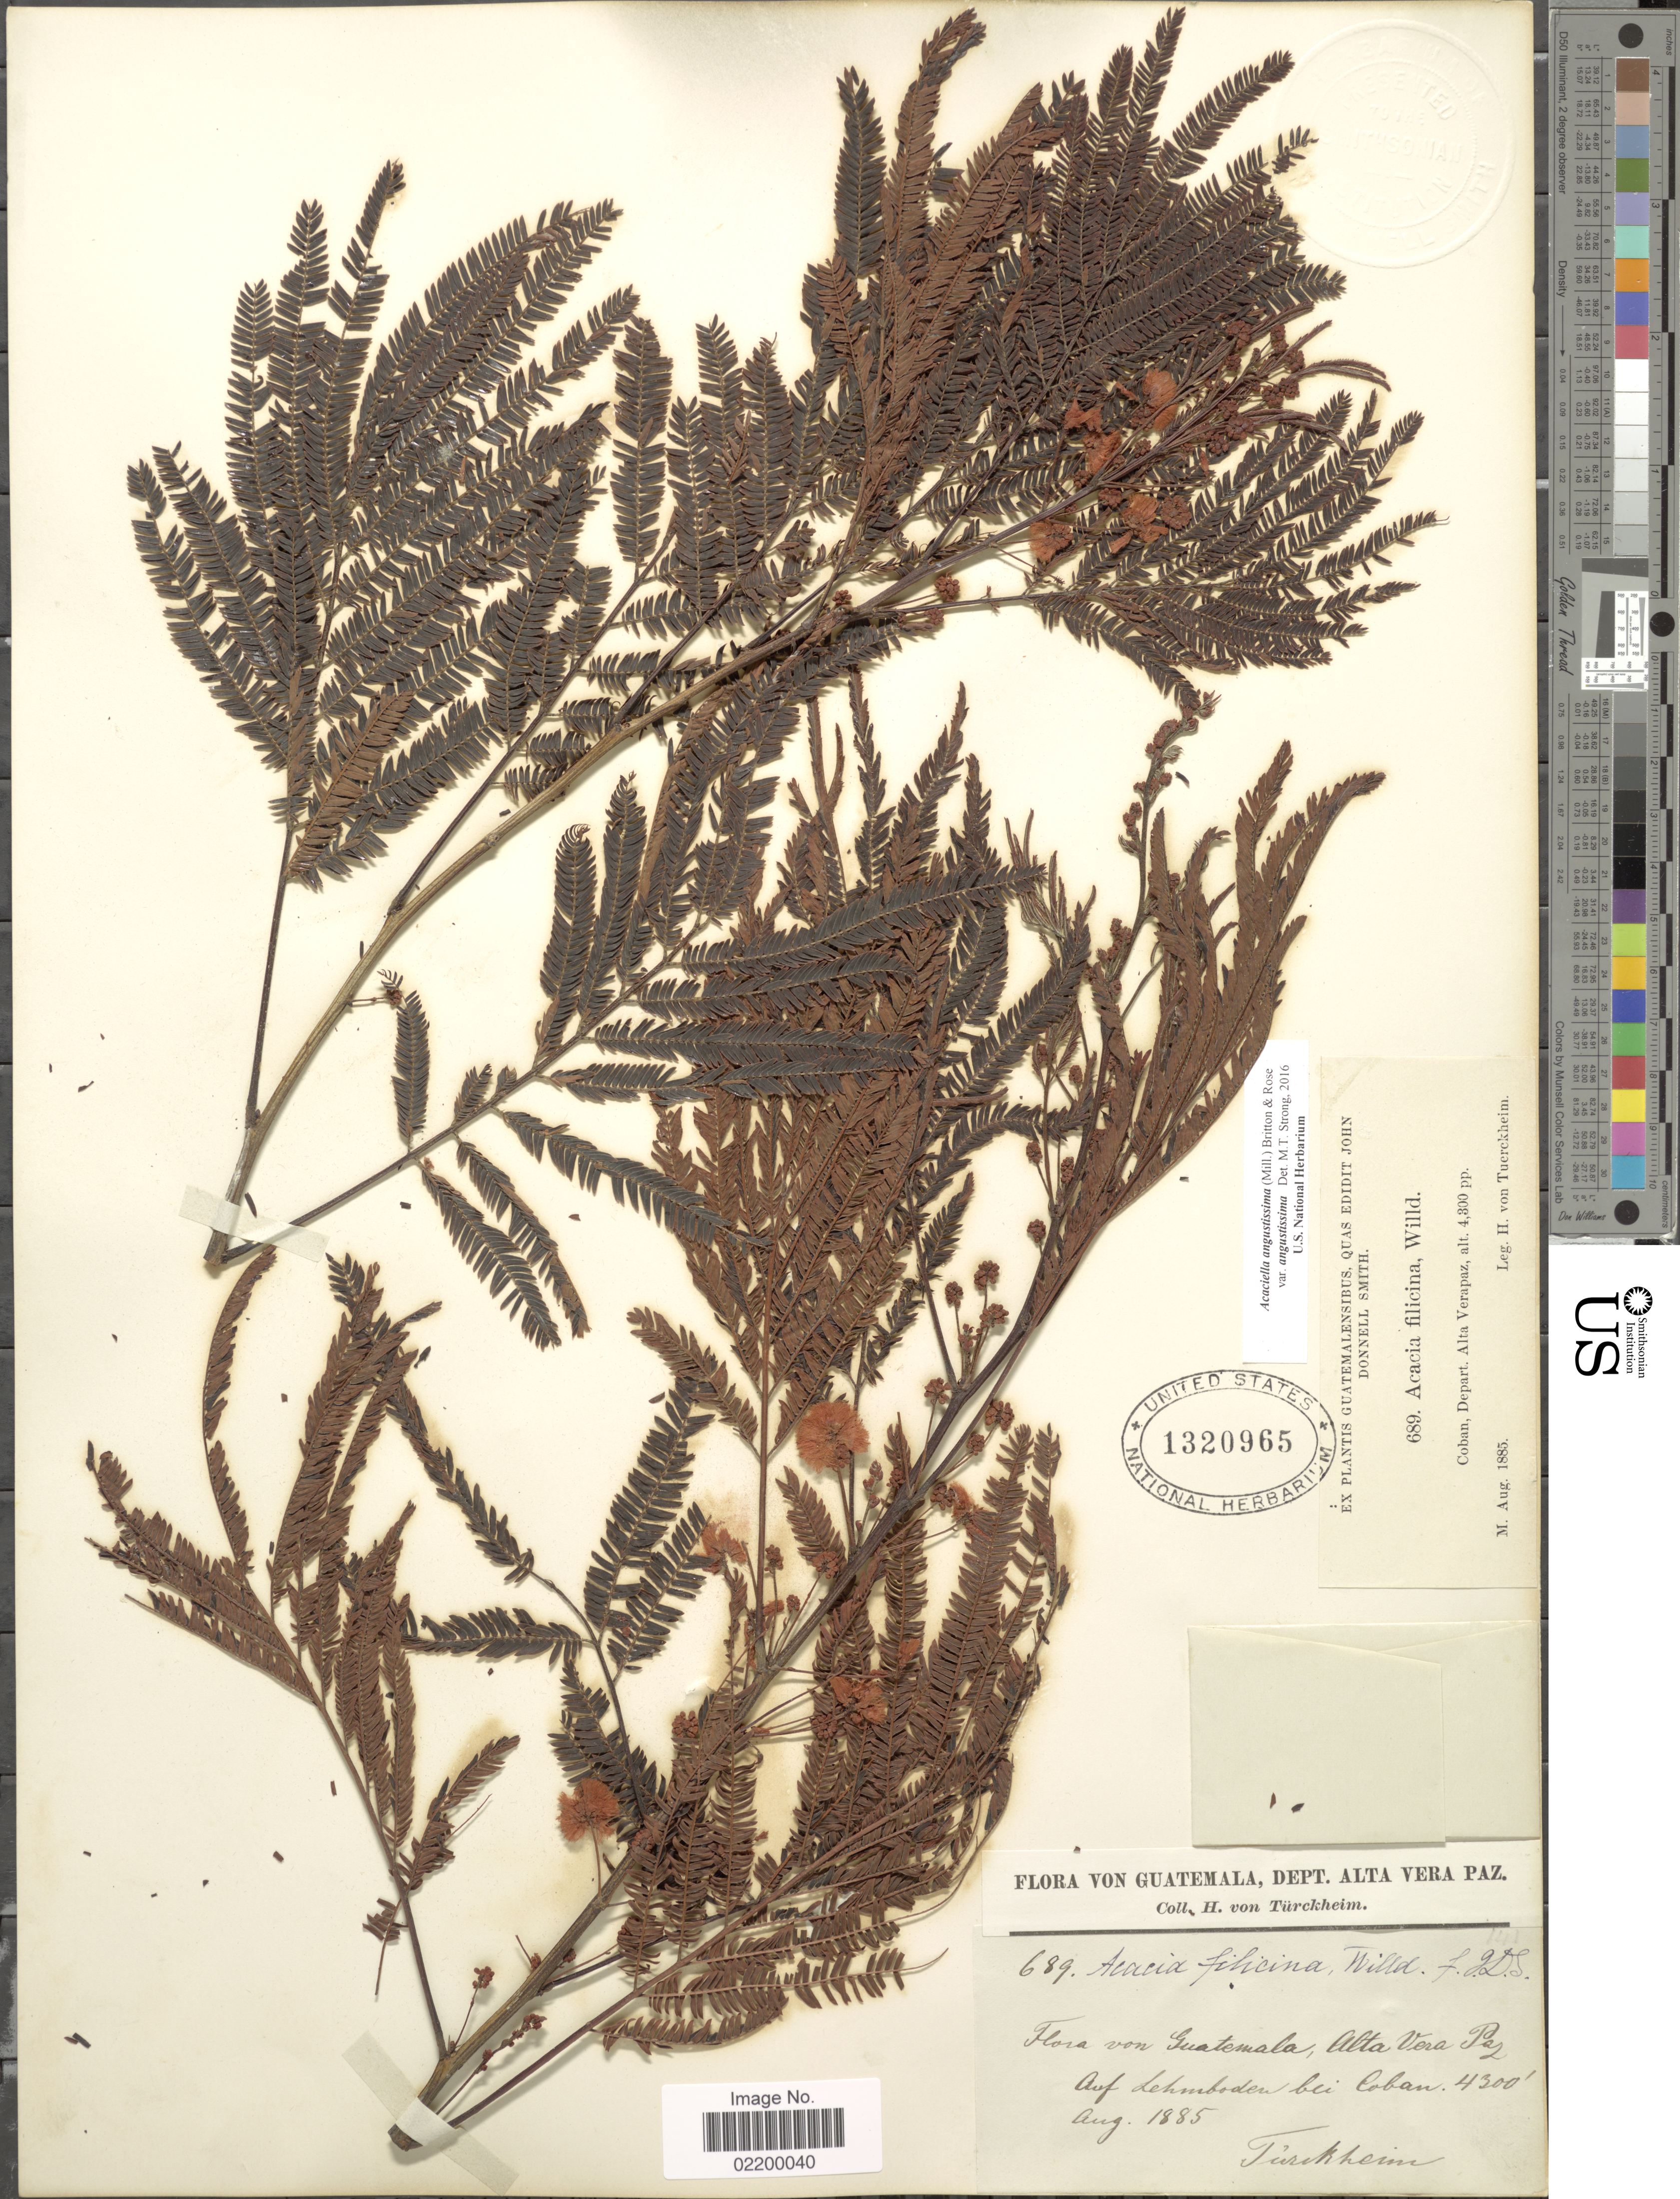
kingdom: Plantae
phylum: Tracheophyta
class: Magnoliopsida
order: Fabales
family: Fabaceae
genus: Acaciella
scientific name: Acaciella angustissima var. angustissima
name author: (Mill.) Britton & Rose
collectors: H. von Türckheim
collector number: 689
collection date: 1885-08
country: Guatemala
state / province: Alta Verapaz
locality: Coban, Alta Verapaz.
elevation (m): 1311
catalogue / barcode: US 1320965